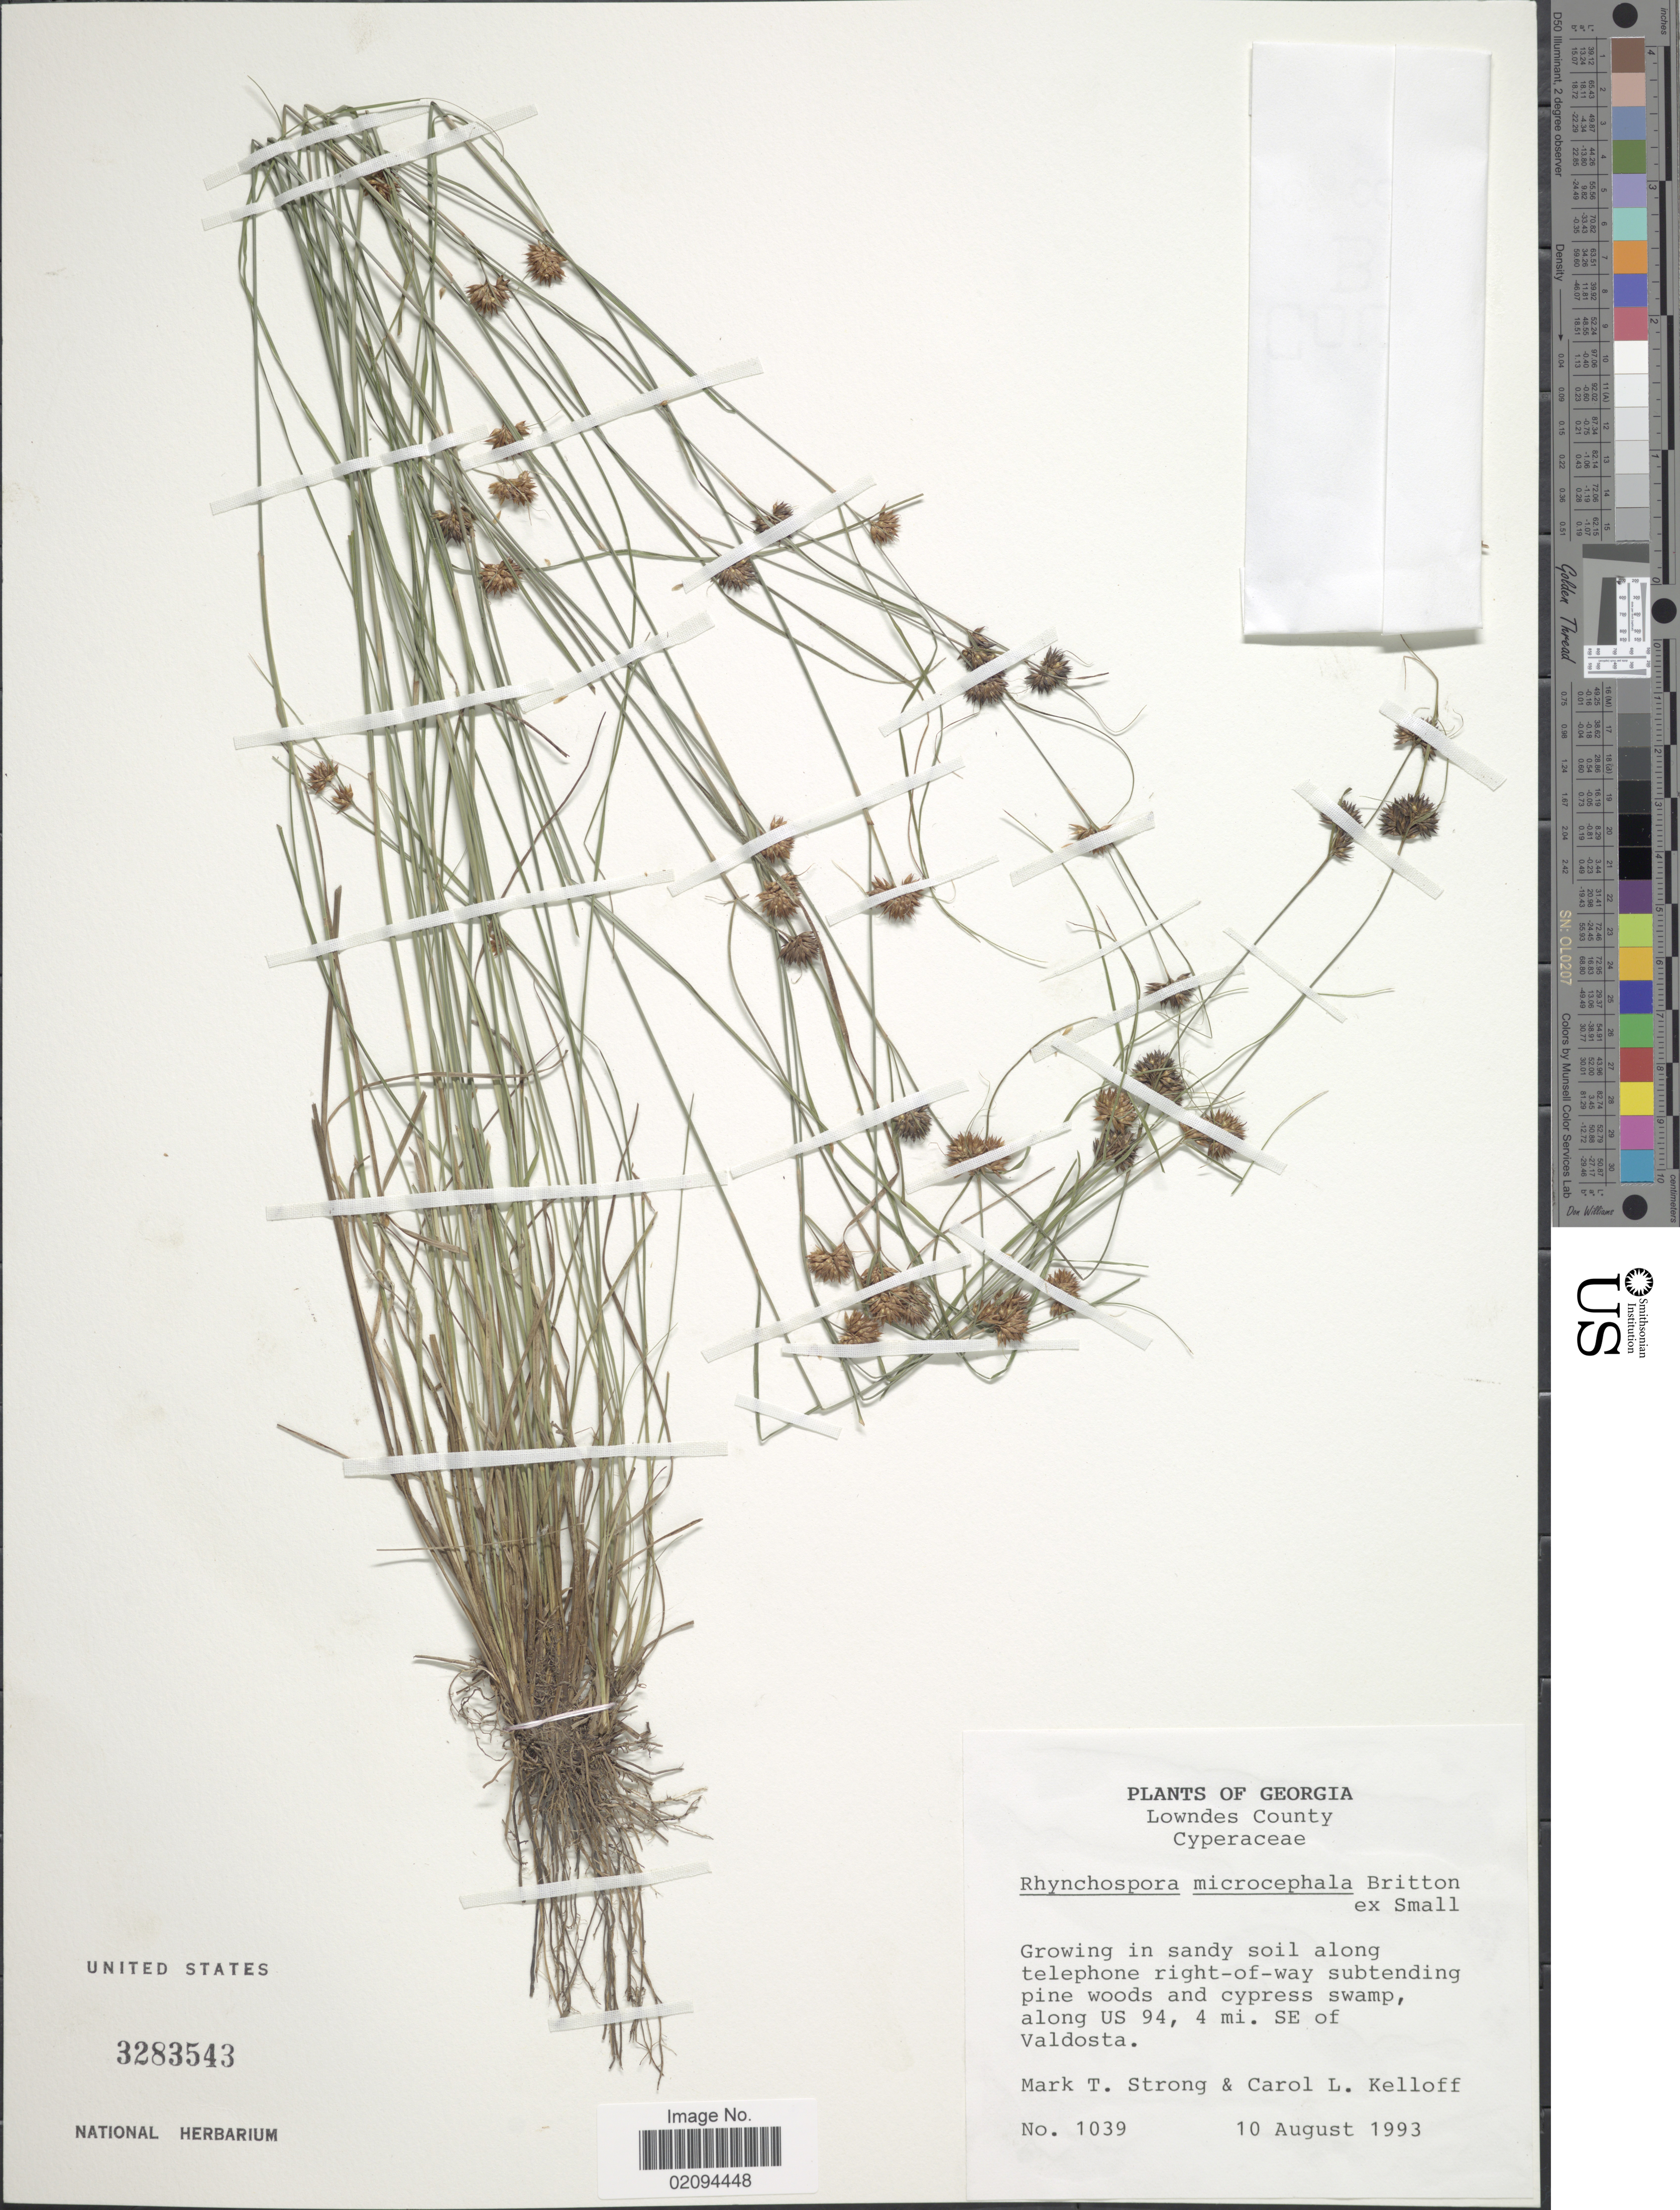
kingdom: Plantae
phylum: Tracheophyta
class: Liliopsida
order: Poales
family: Cyperaceae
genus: Rhynchospora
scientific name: Rhynchospora microcephala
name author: (Britton) Britton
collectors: M. T. Strong & C. L. Kelloff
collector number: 1039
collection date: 1993-08-10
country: United States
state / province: Georgia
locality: Lowndes County. Growing in sandy soil along telephone right-of-way subtending pine woods and cypress swamp, along US 94, 4 mi. SE of Valdosta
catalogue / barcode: US 3283543